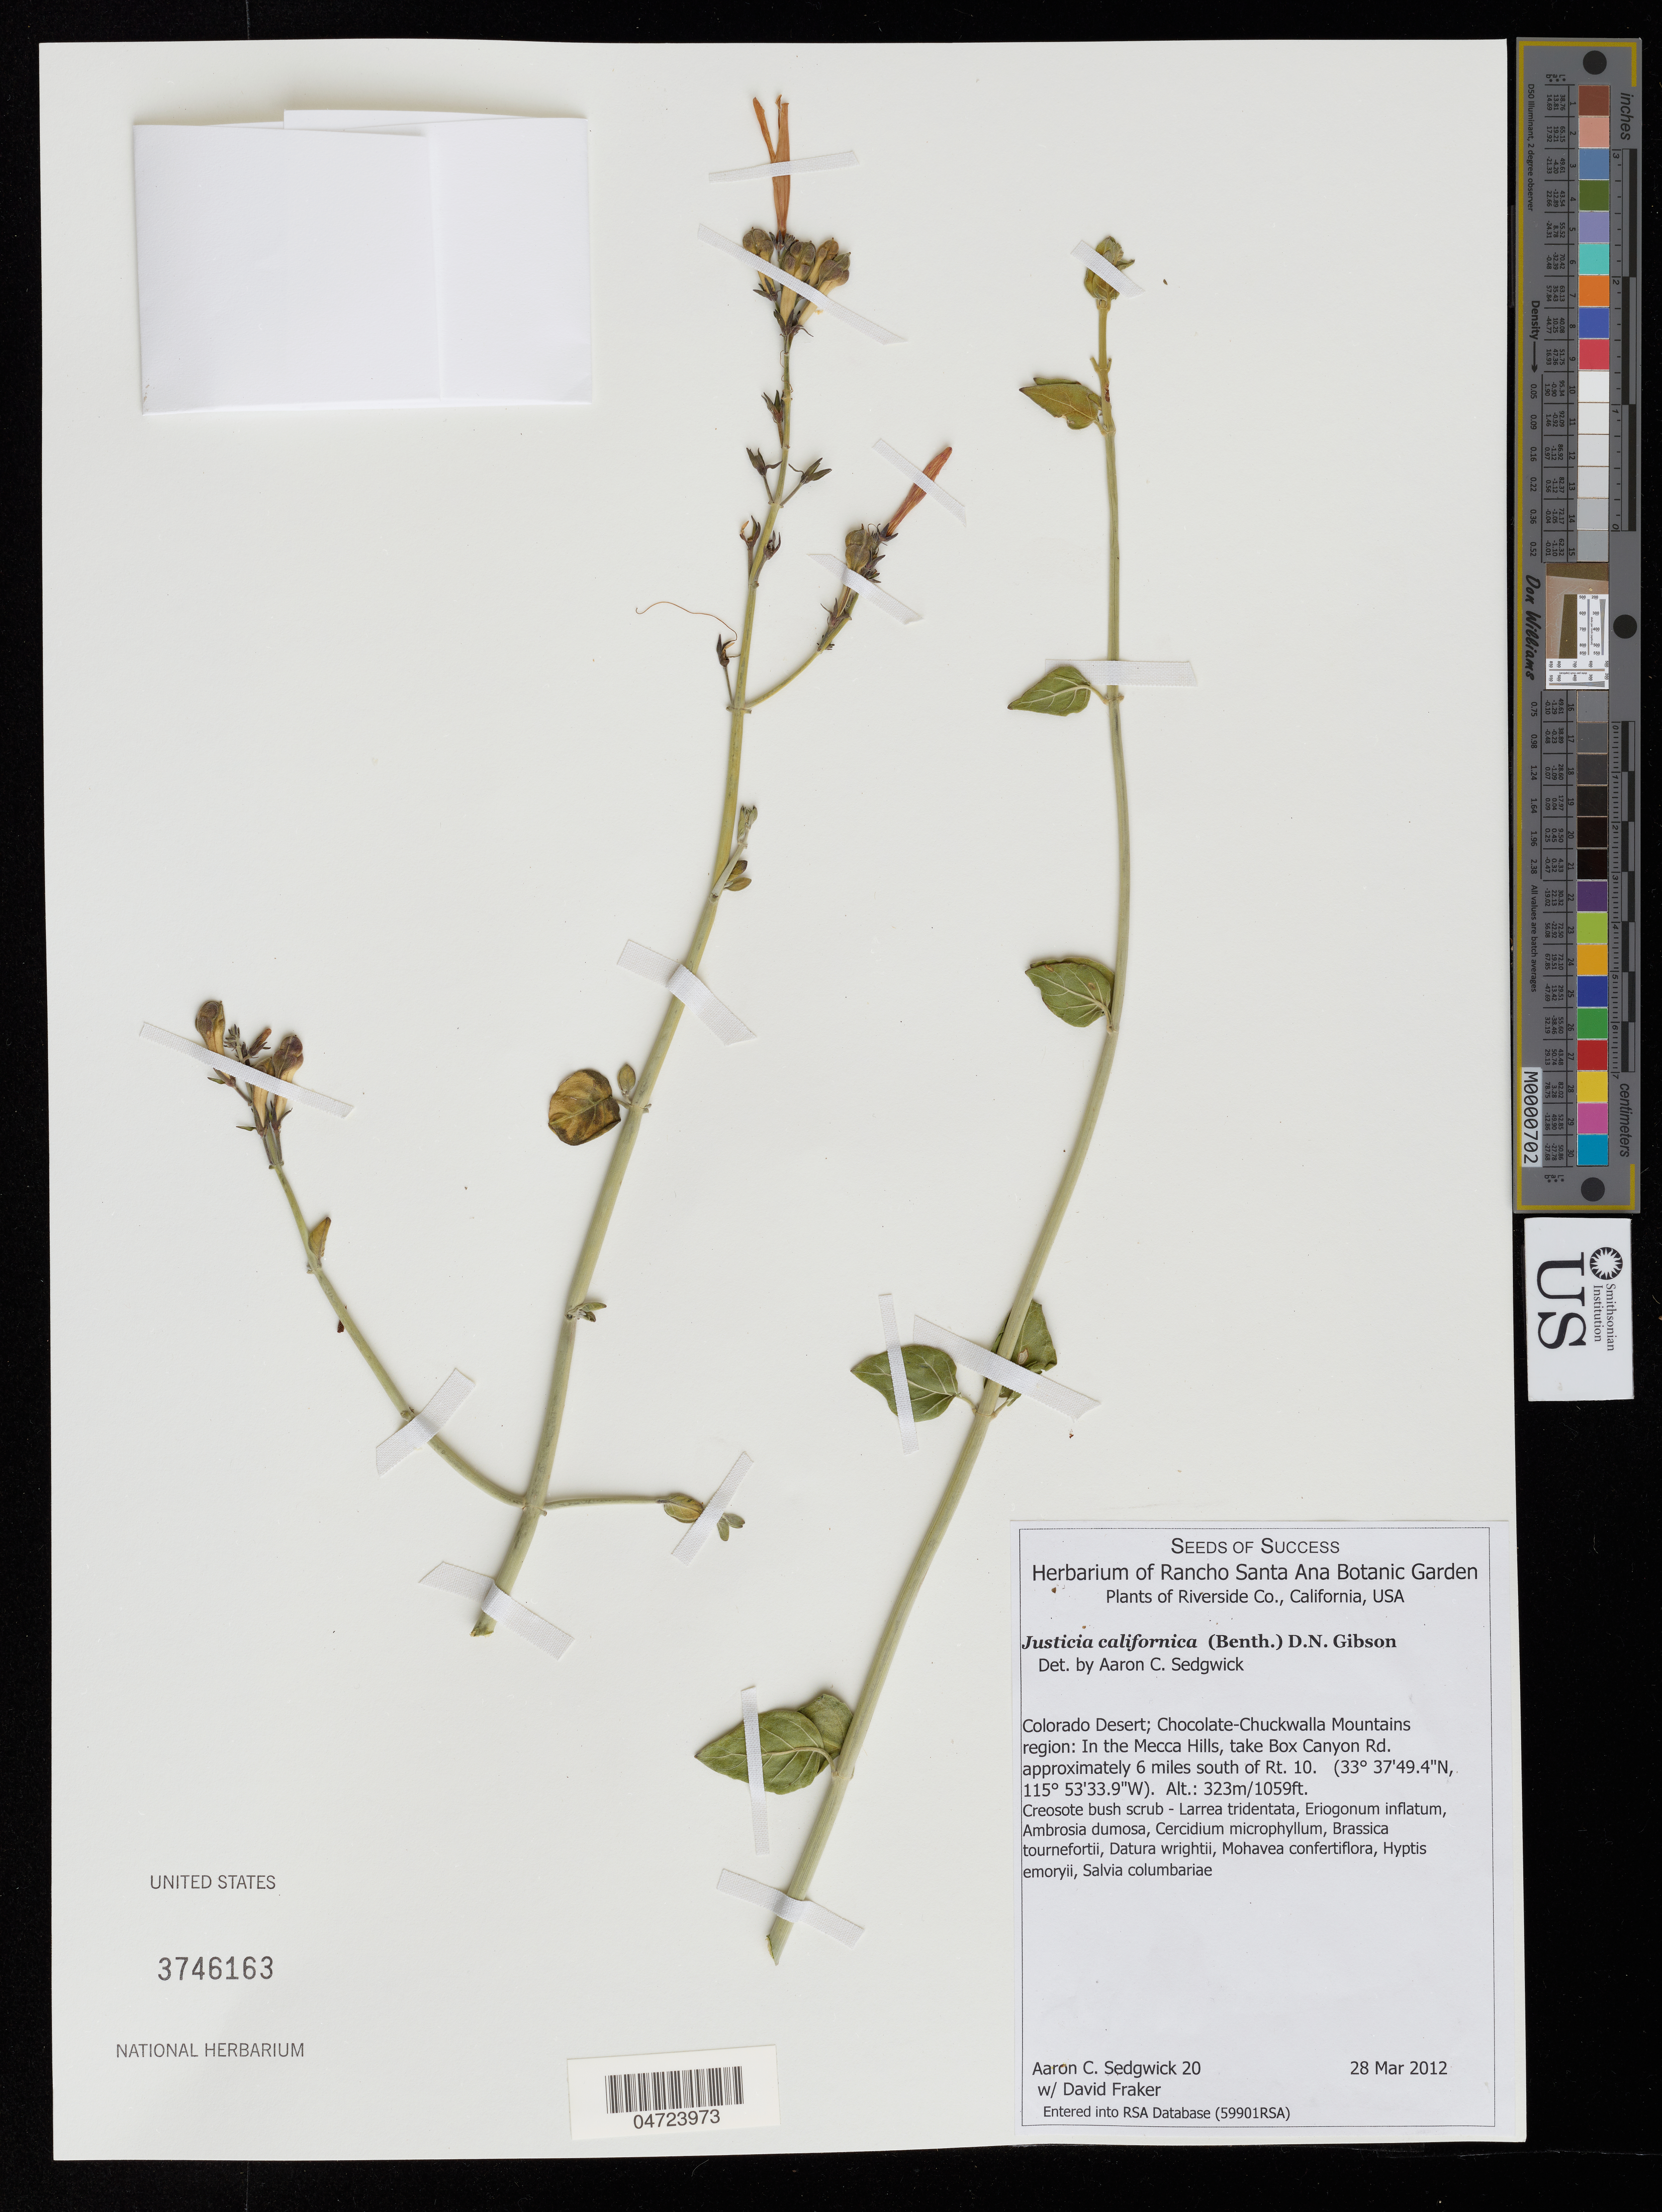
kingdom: Plantae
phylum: Tracheophyta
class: Magnoliopsida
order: Lamiales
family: Acanthaceae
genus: Justicia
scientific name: Justicia californica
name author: (Benth.) D.N. Gibson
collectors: A. Sedgwick & D. Fraker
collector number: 20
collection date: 2012-03-28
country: United States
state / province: California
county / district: Riverside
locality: Riverside Co. Colorado Desert; Chocolate-Chuckwalla Mountains region: In the Mecca Hills, take Box Canyon Rd. approximately 6 miles south of Rt. 10.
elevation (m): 323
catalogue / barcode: US 3746163